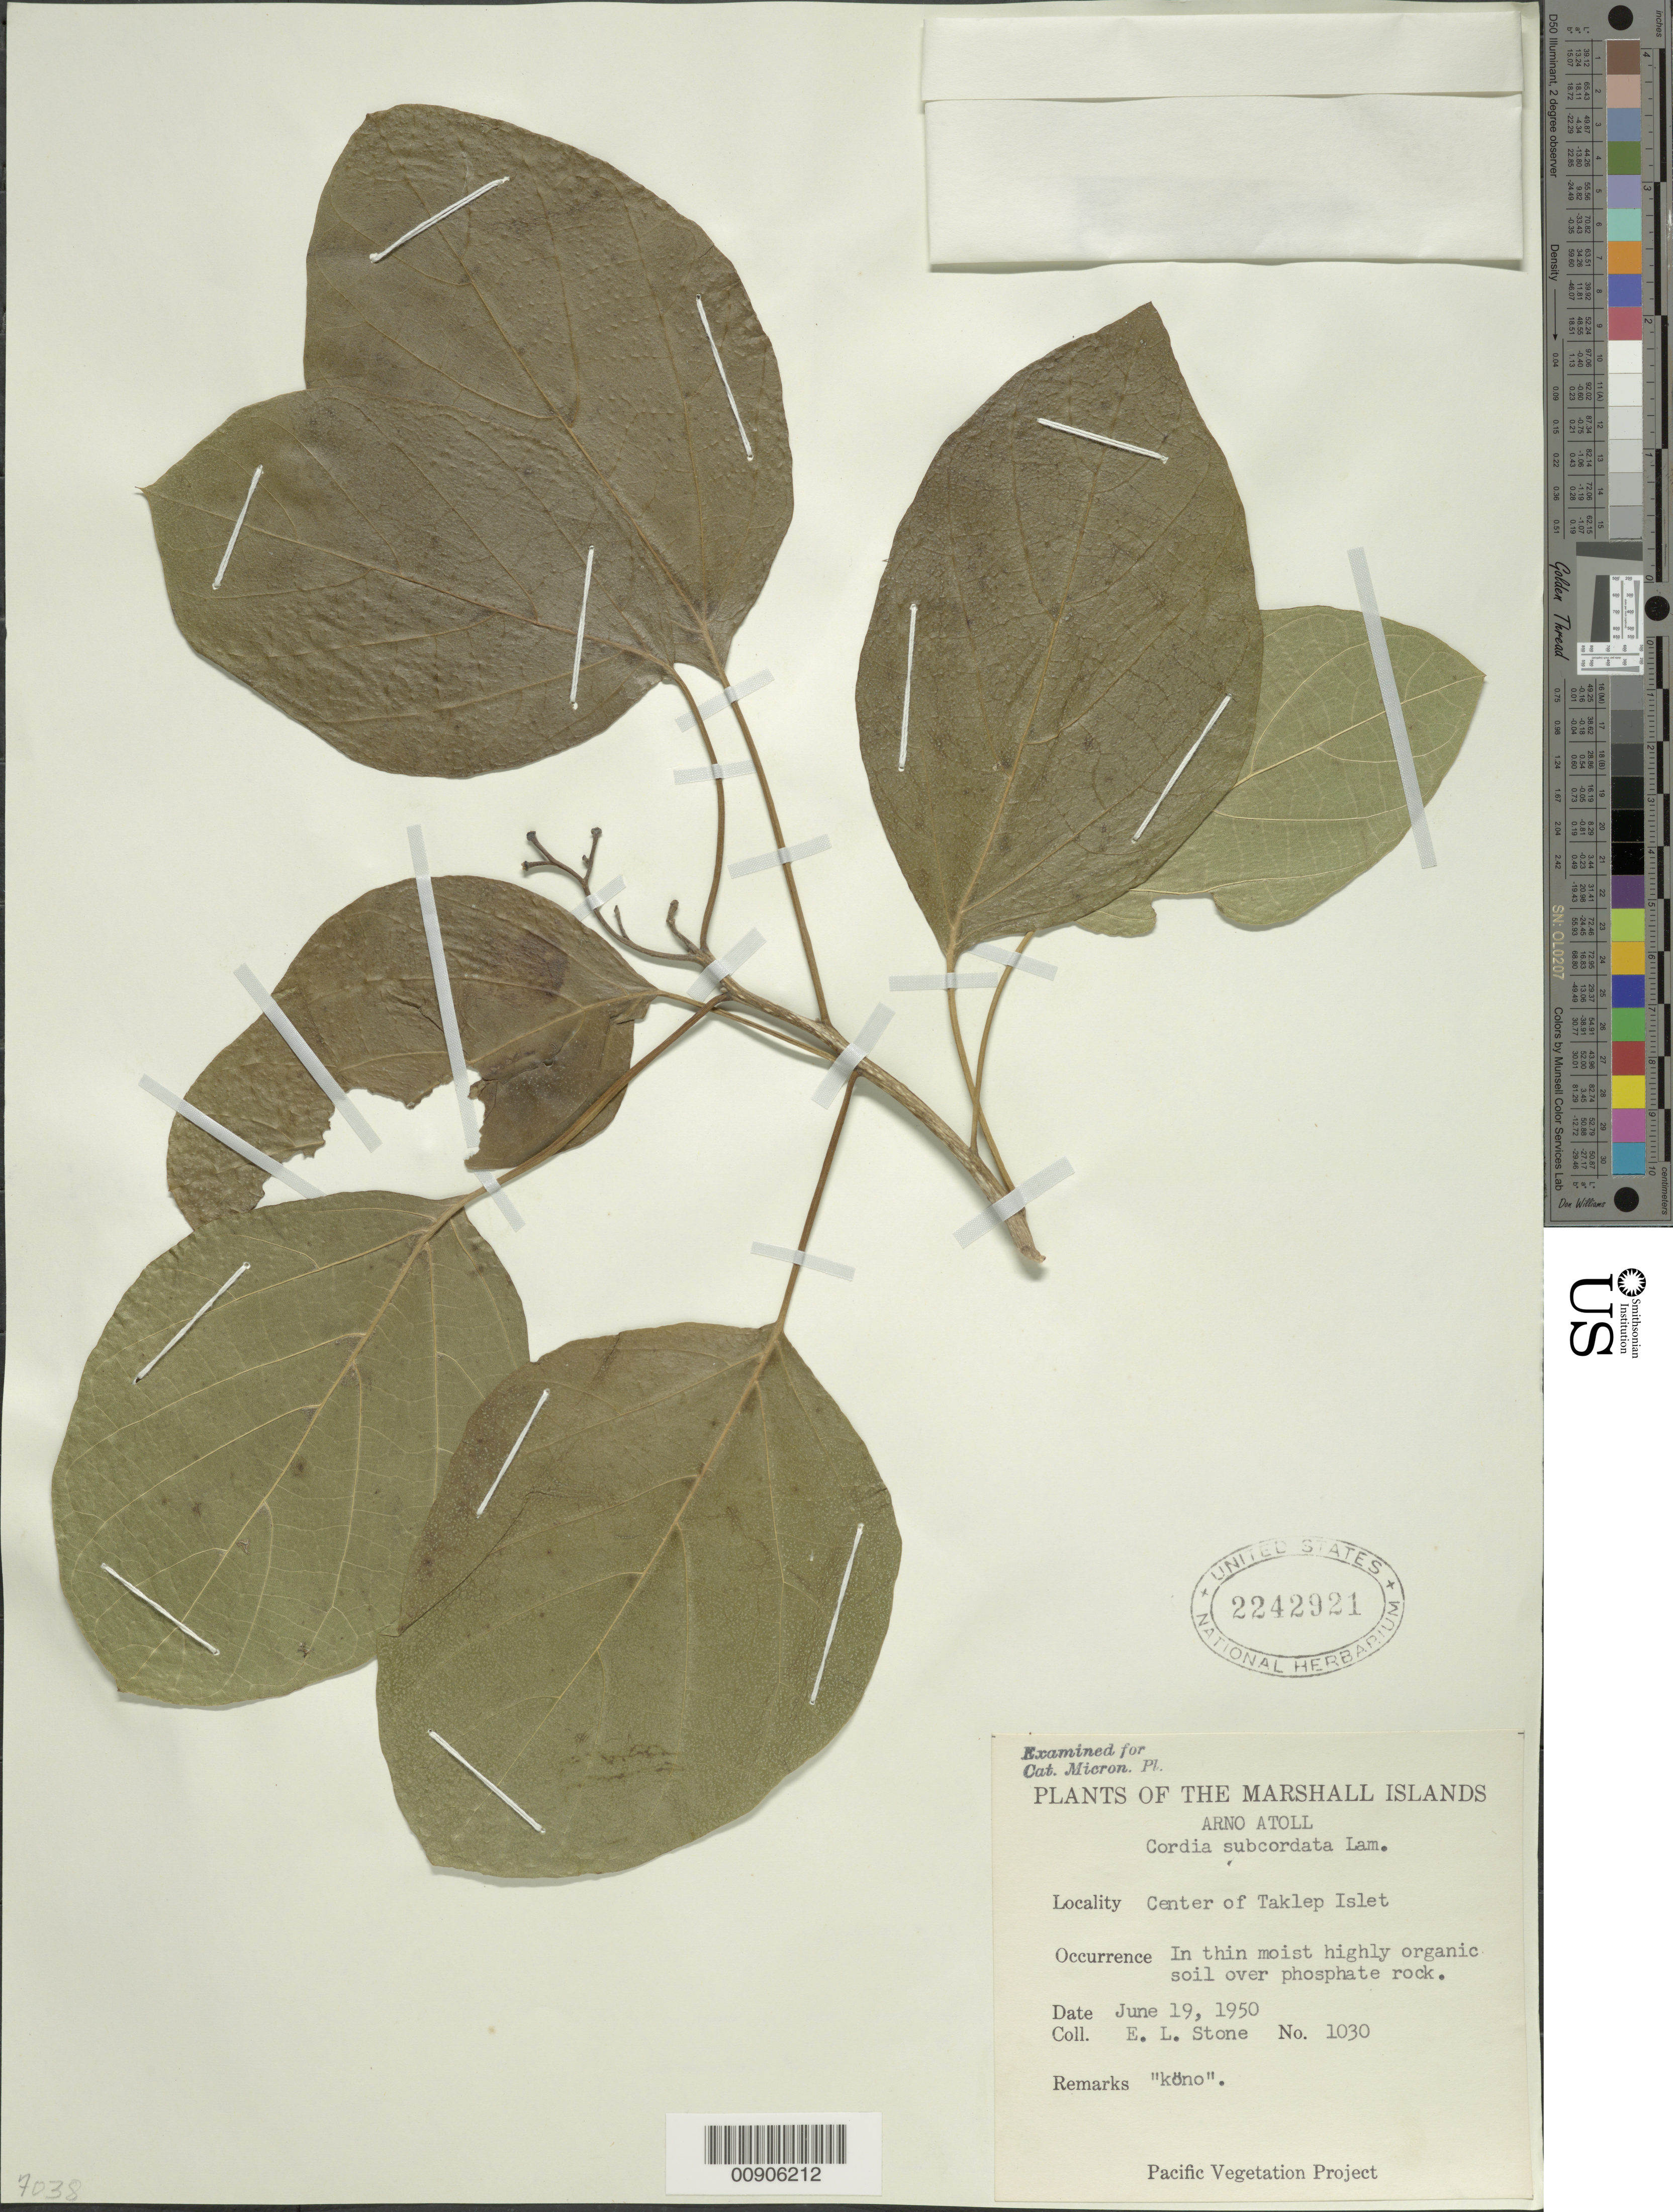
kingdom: Plantae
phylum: Tracheophyta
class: Magnoliopsida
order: Boraginales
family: Cordiaceae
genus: Cordia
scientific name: Cordia subcordata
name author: Lam.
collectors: E. L. Stone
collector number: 1030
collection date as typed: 19 Jun 1950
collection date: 1950-06-19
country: Marshall Islands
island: Arno Atoll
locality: Center of Taklep Islet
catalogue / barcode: US 2242921